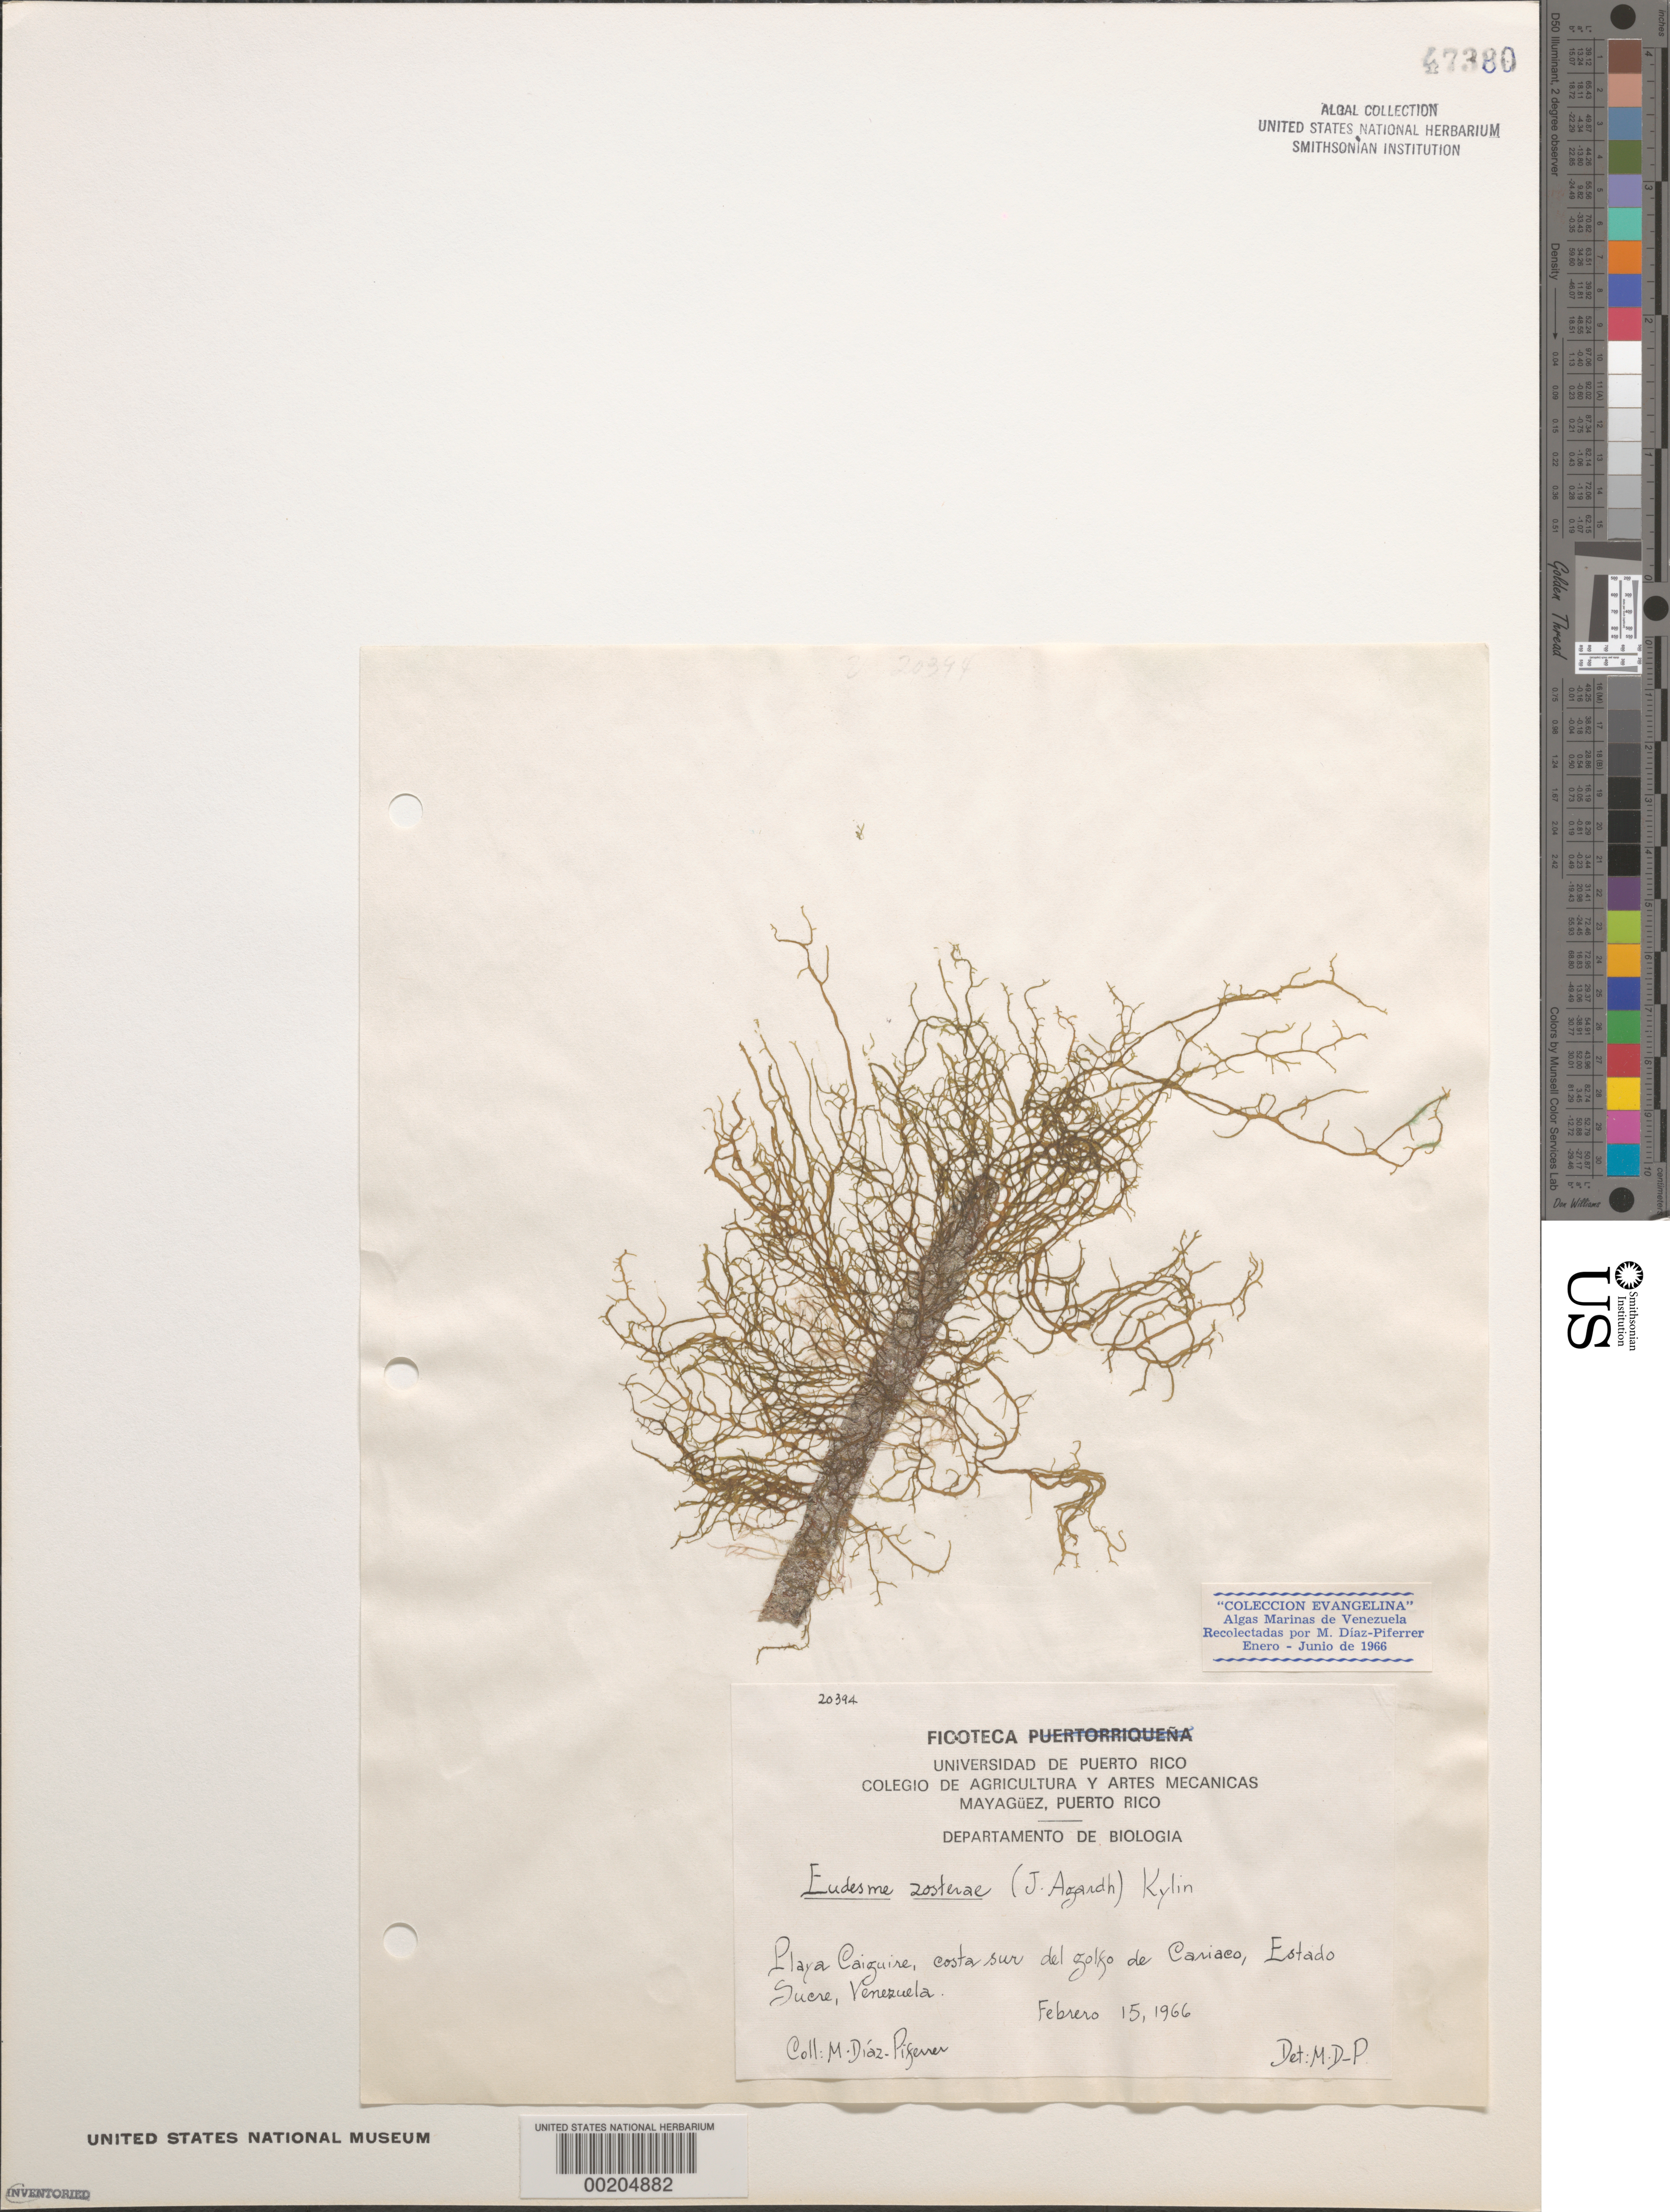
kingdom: Chromista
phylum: Ochrophyta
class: Phaeophyceae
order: Ectocarpales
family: Chordariaceae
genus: Cladosiphon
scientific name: Cladosiphon zosterae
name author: (J. Agardh) Kylin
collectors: M. Diaz-Piferrer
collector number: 20394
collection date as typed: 15 Feb 1966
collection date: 1966-02-15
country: Venezuela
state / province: Sucre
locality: Playa Caiguire, Golfo de Cariaco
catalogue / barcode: US 47380